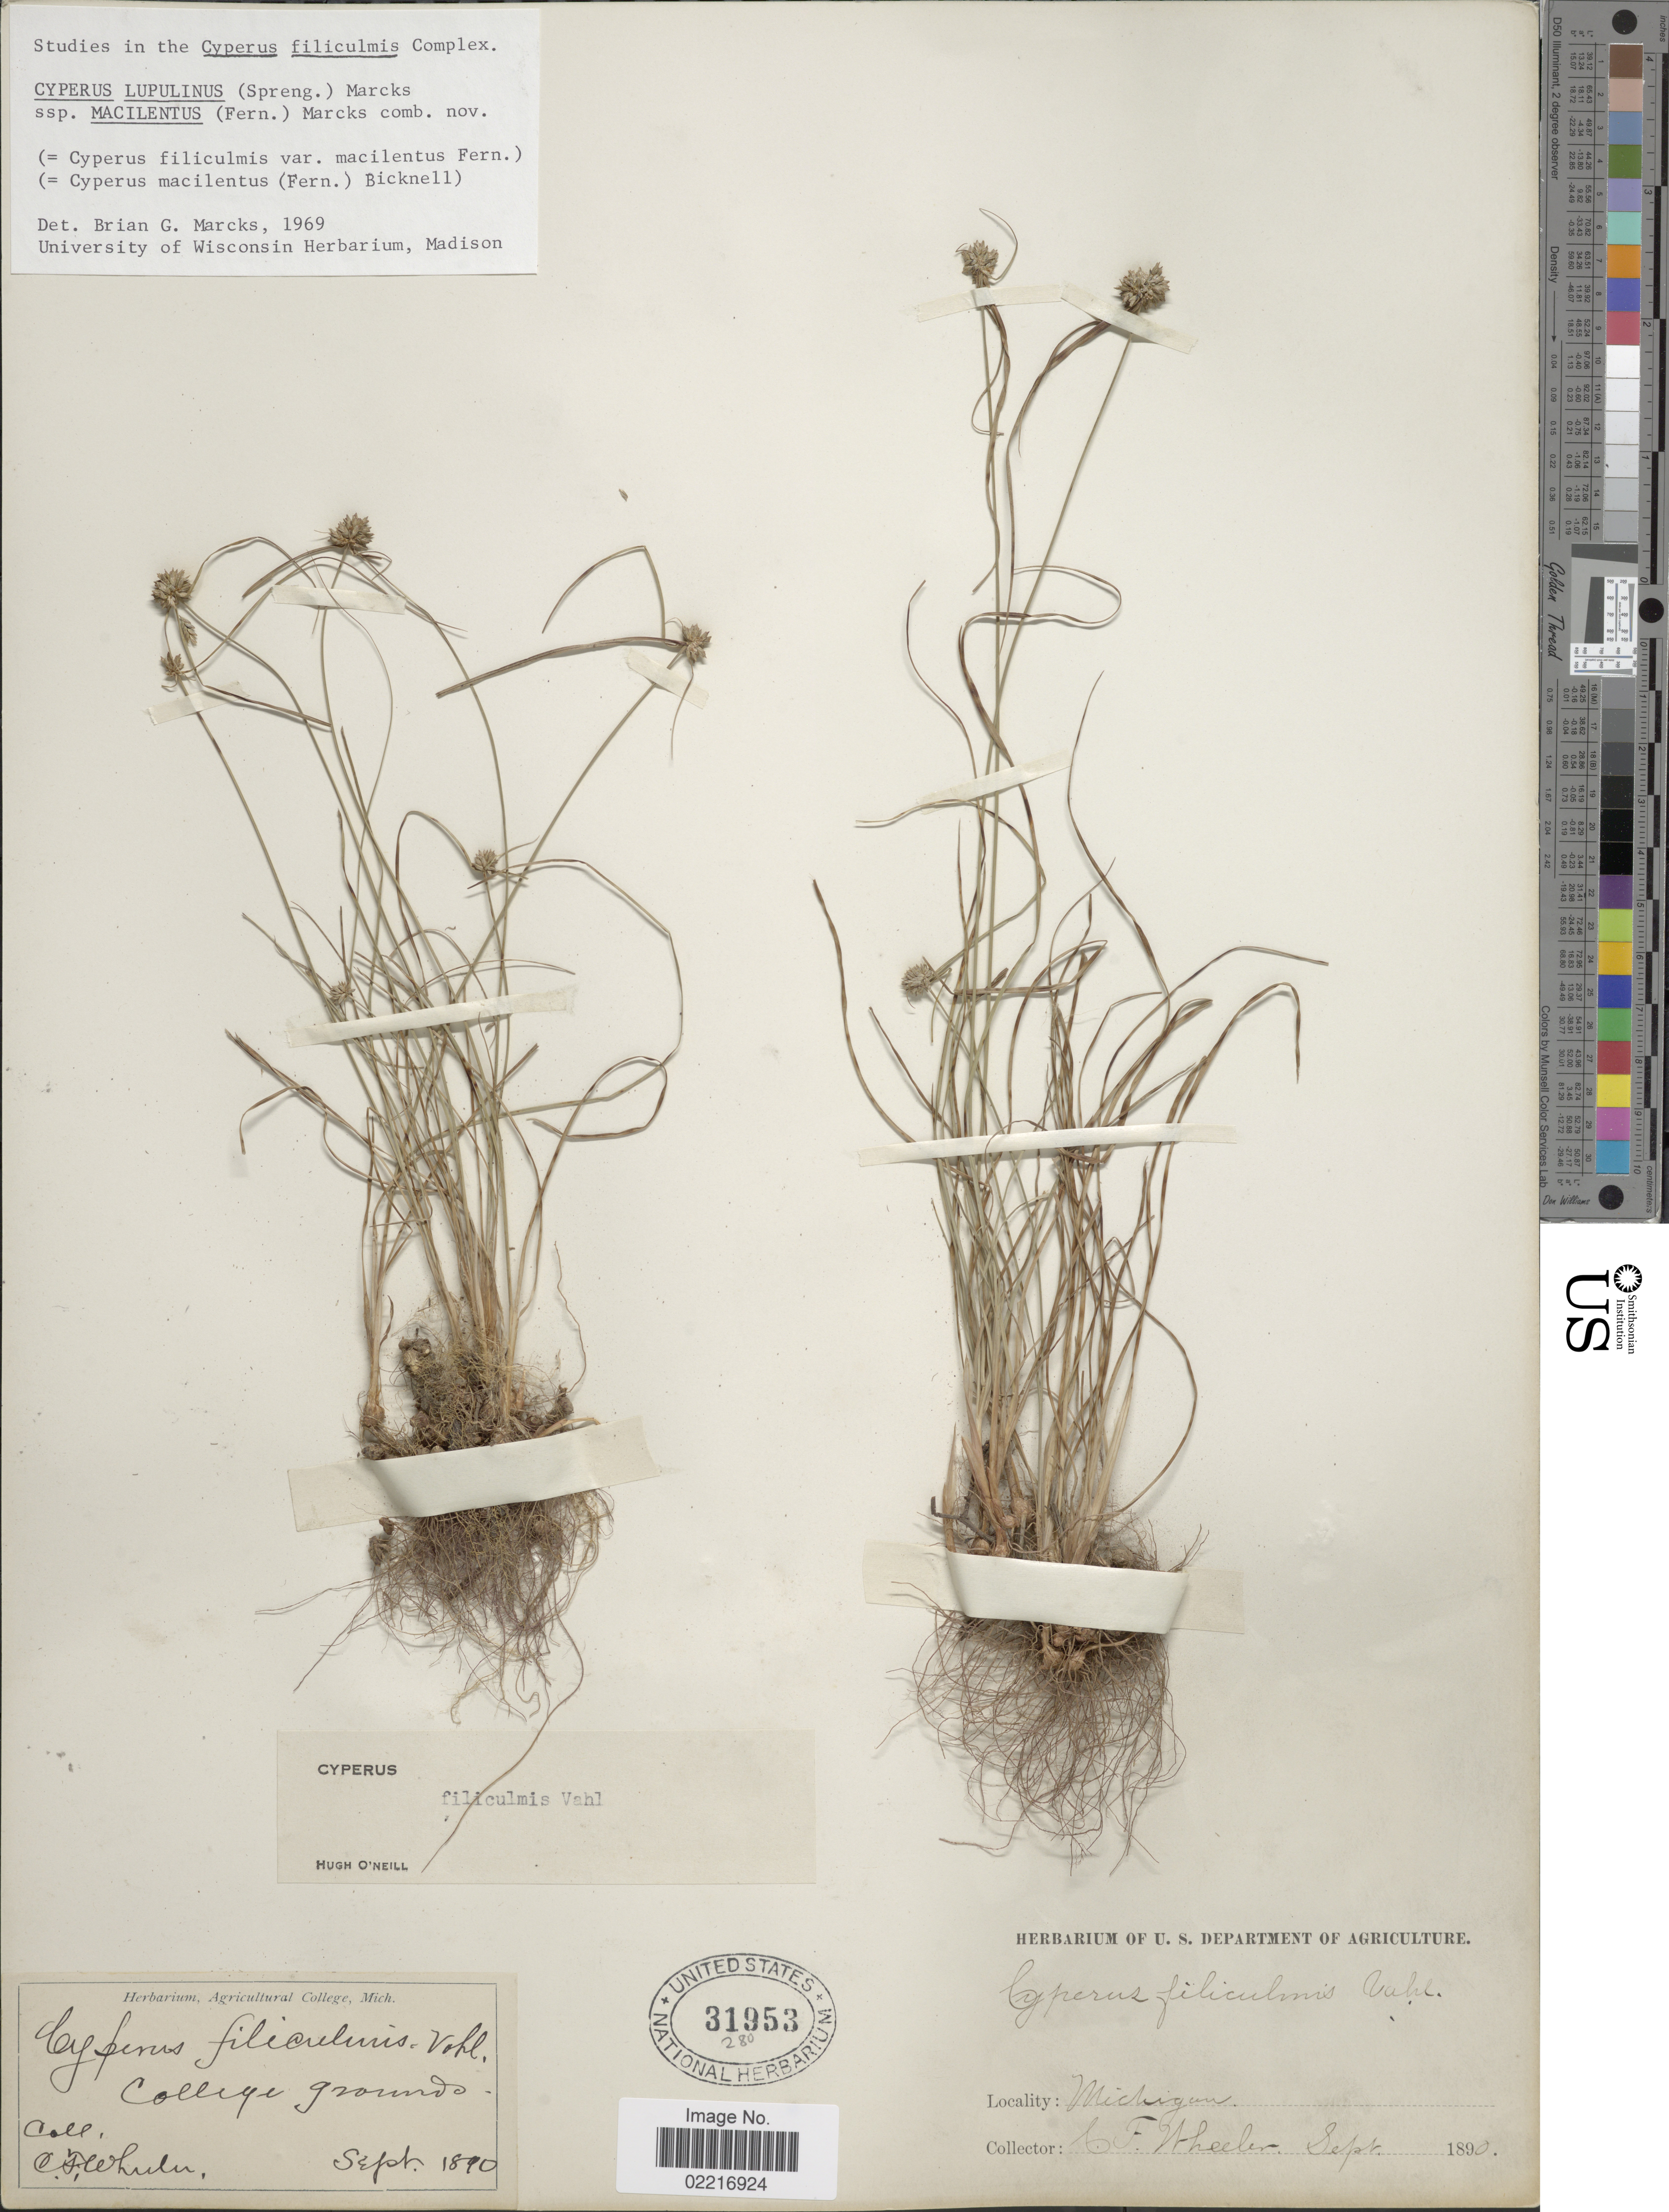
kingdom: Plantae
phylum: Tracheophyta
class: Liliopsida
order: Poales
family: Cyperaceae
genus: Cyperus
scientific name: Cyperus lupulinus subsp. macilentus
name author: (Fernald) Marcks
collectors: C. Wheeler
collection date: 1890-09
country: United States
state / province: Michigan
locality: College grounds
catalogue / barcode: US 31953